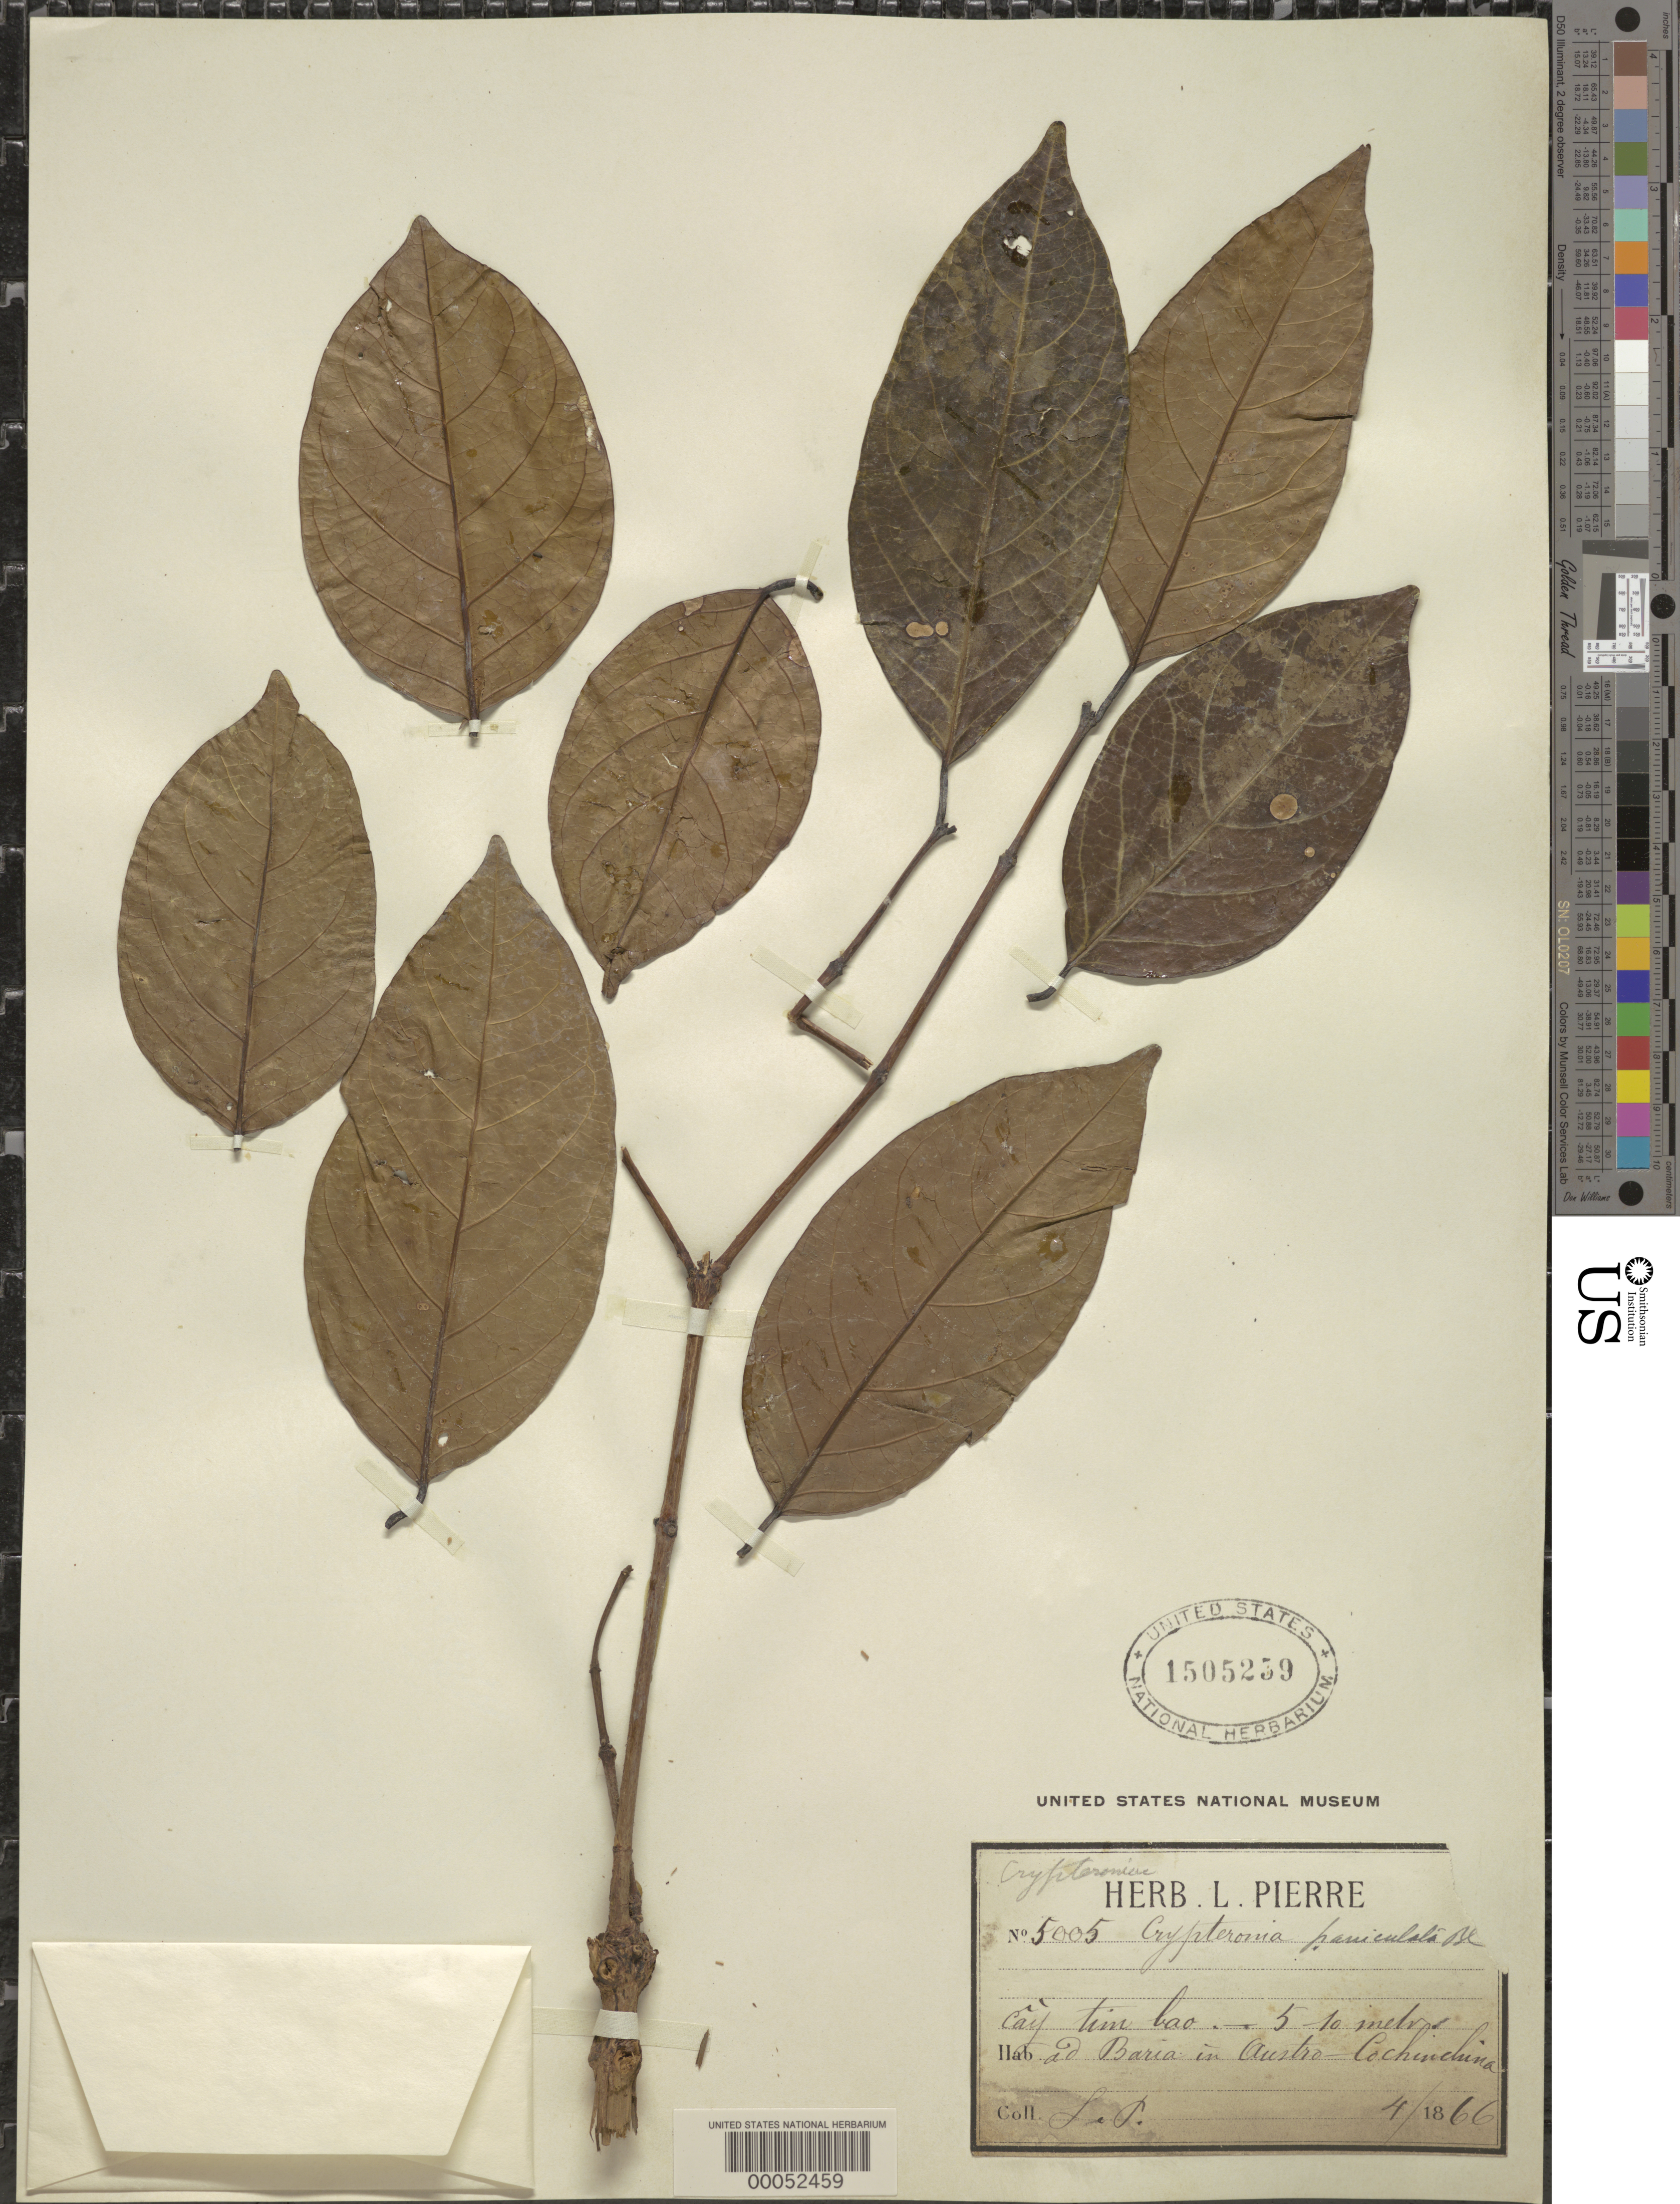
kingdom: Plantae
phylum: Tracheophyta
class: Magnoliopsida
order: Myrtales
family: Crypteroniaceae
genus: Crypteronia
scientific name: Crypteronia paniculata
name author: Blume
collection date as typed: Apr 1866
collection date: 1866-04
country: Panama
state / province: Chiriquí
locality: Around San Felix.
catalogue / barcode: US 1505259